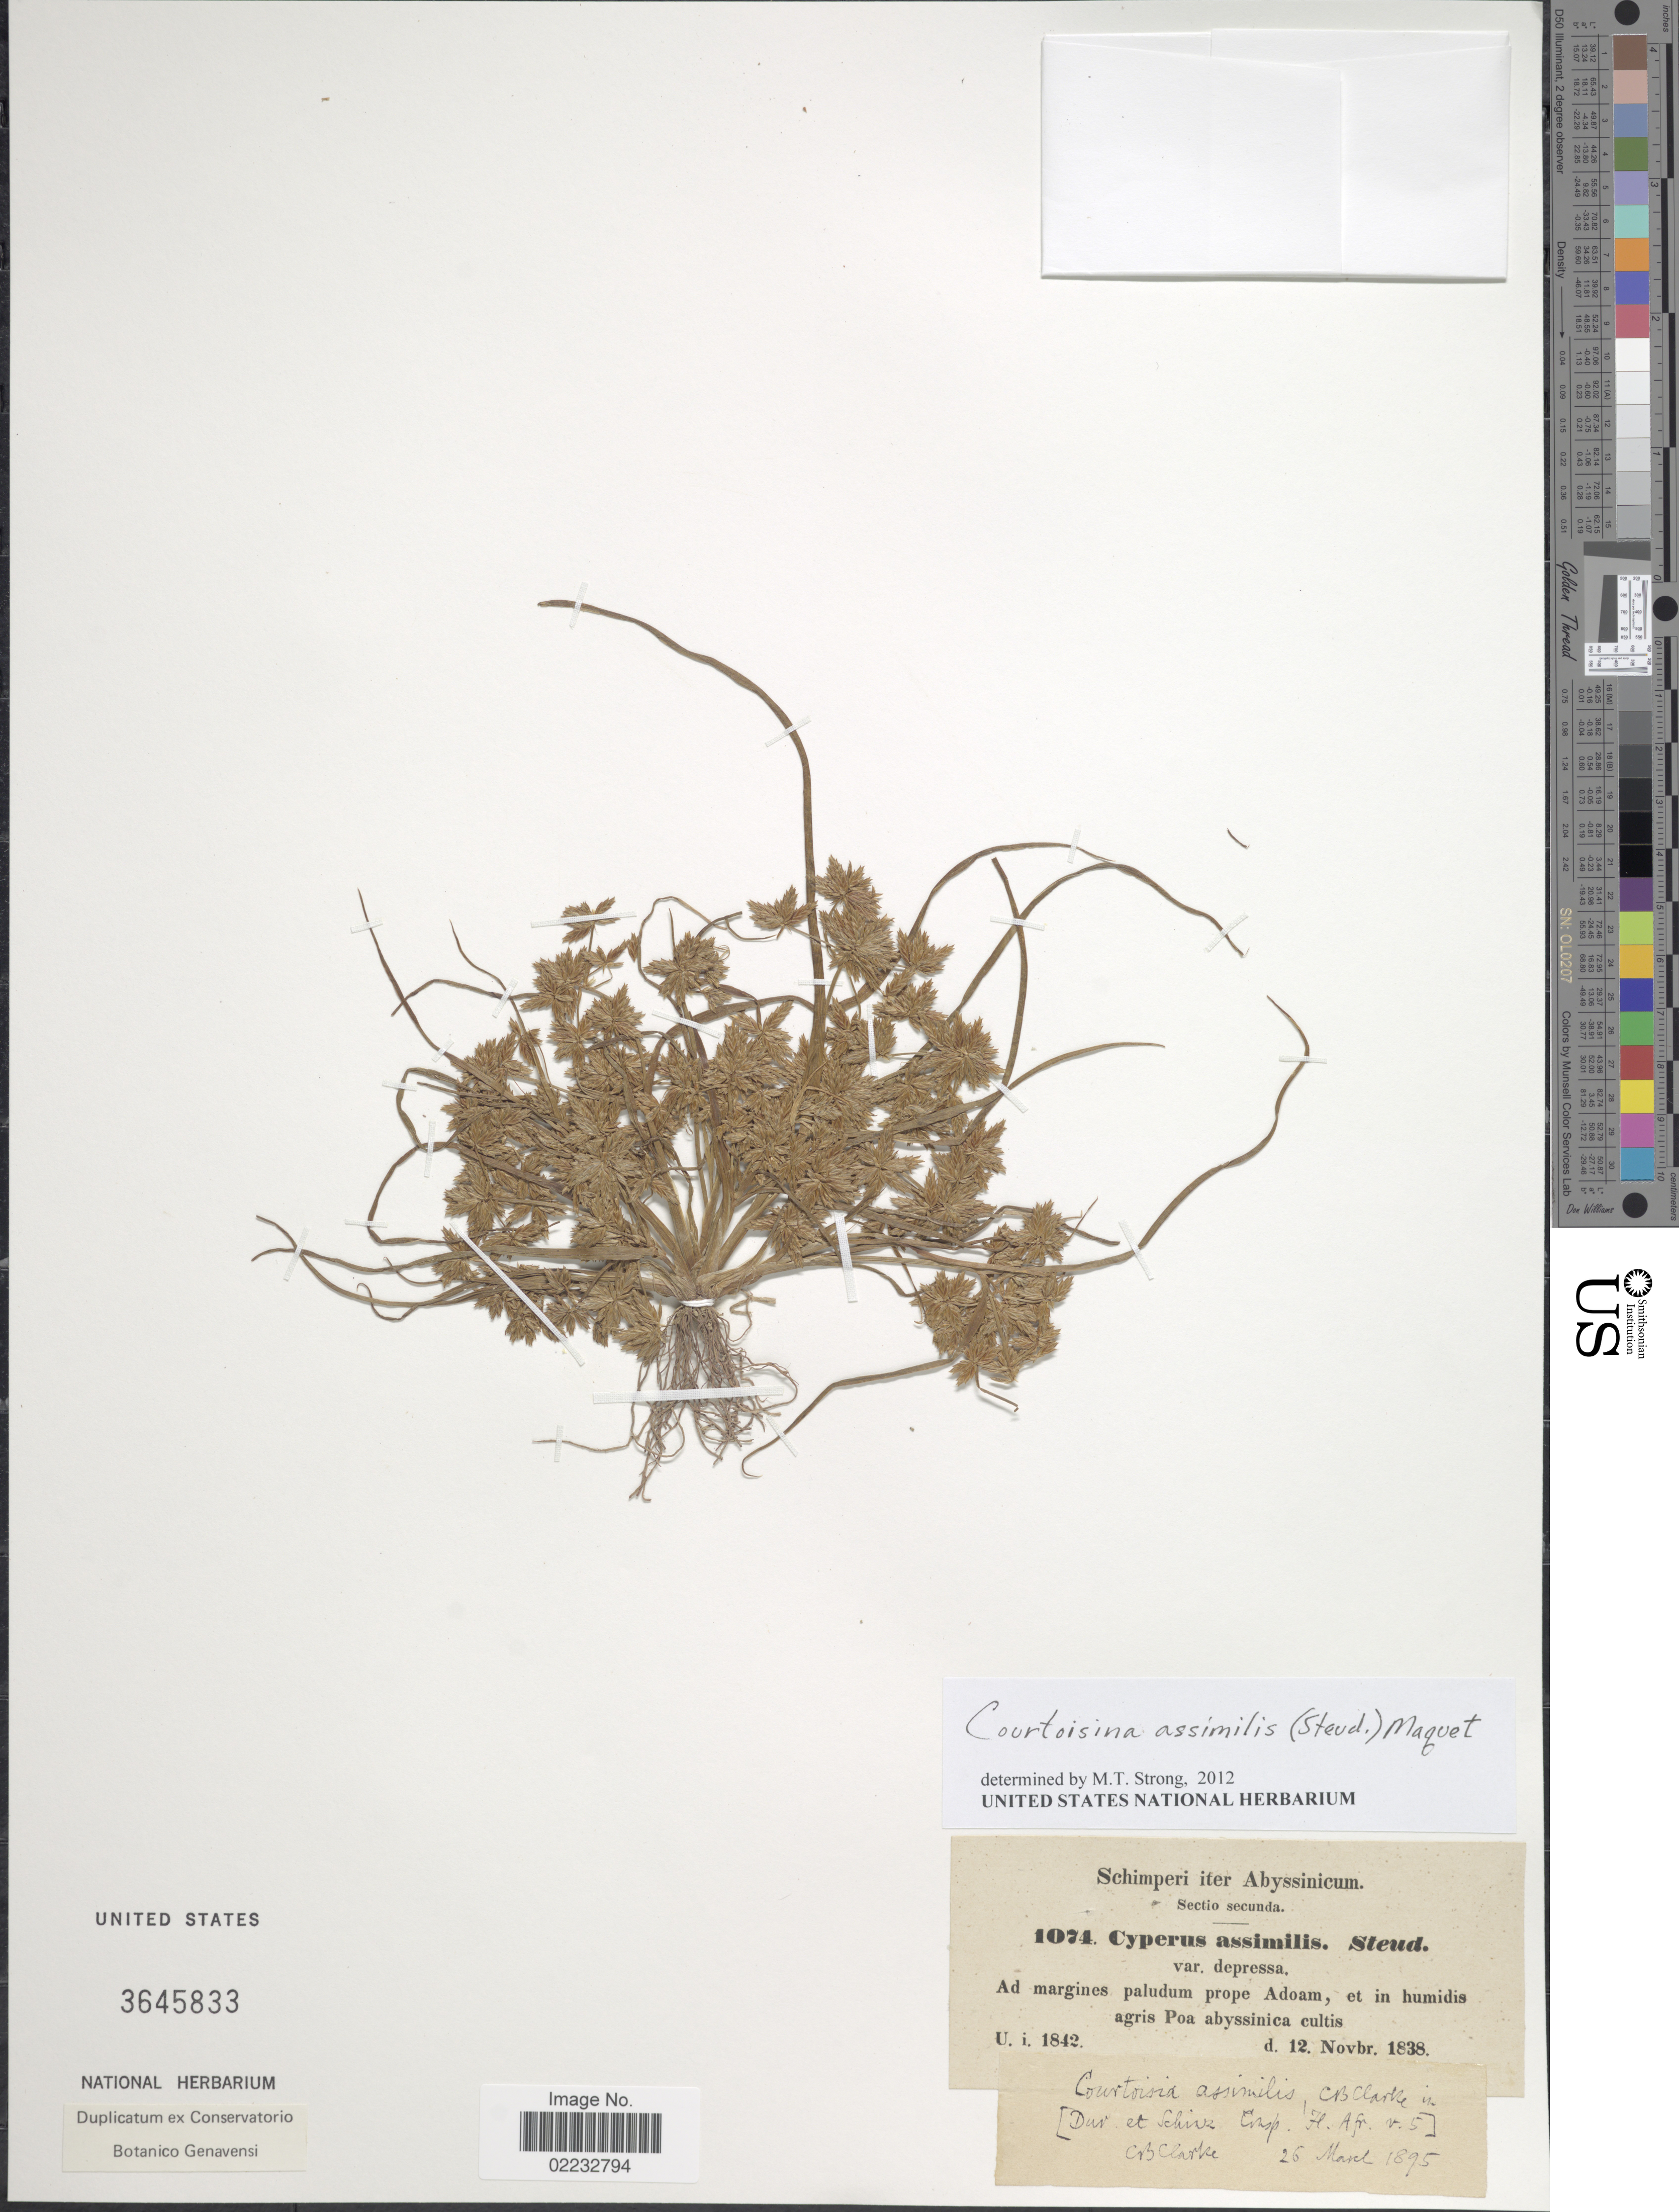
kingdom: Plantae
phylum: Tracheophyta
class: Liliopsida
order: Poales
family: Cyperaceae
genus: Cyperus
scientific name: Cyperus assimilis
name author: Steud.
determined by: Strong, M. T., (US), Smithsonian Institution - National Museum of Natural History (UNITED STATES)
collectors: -. Schimper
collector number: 1074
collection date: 1838-11-12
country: Eritrea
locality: Iter Abyssinicum, ad margines paludum prope Adoam, et in humidis agris Poa abyssinica cultis.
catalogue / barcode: US 3645833